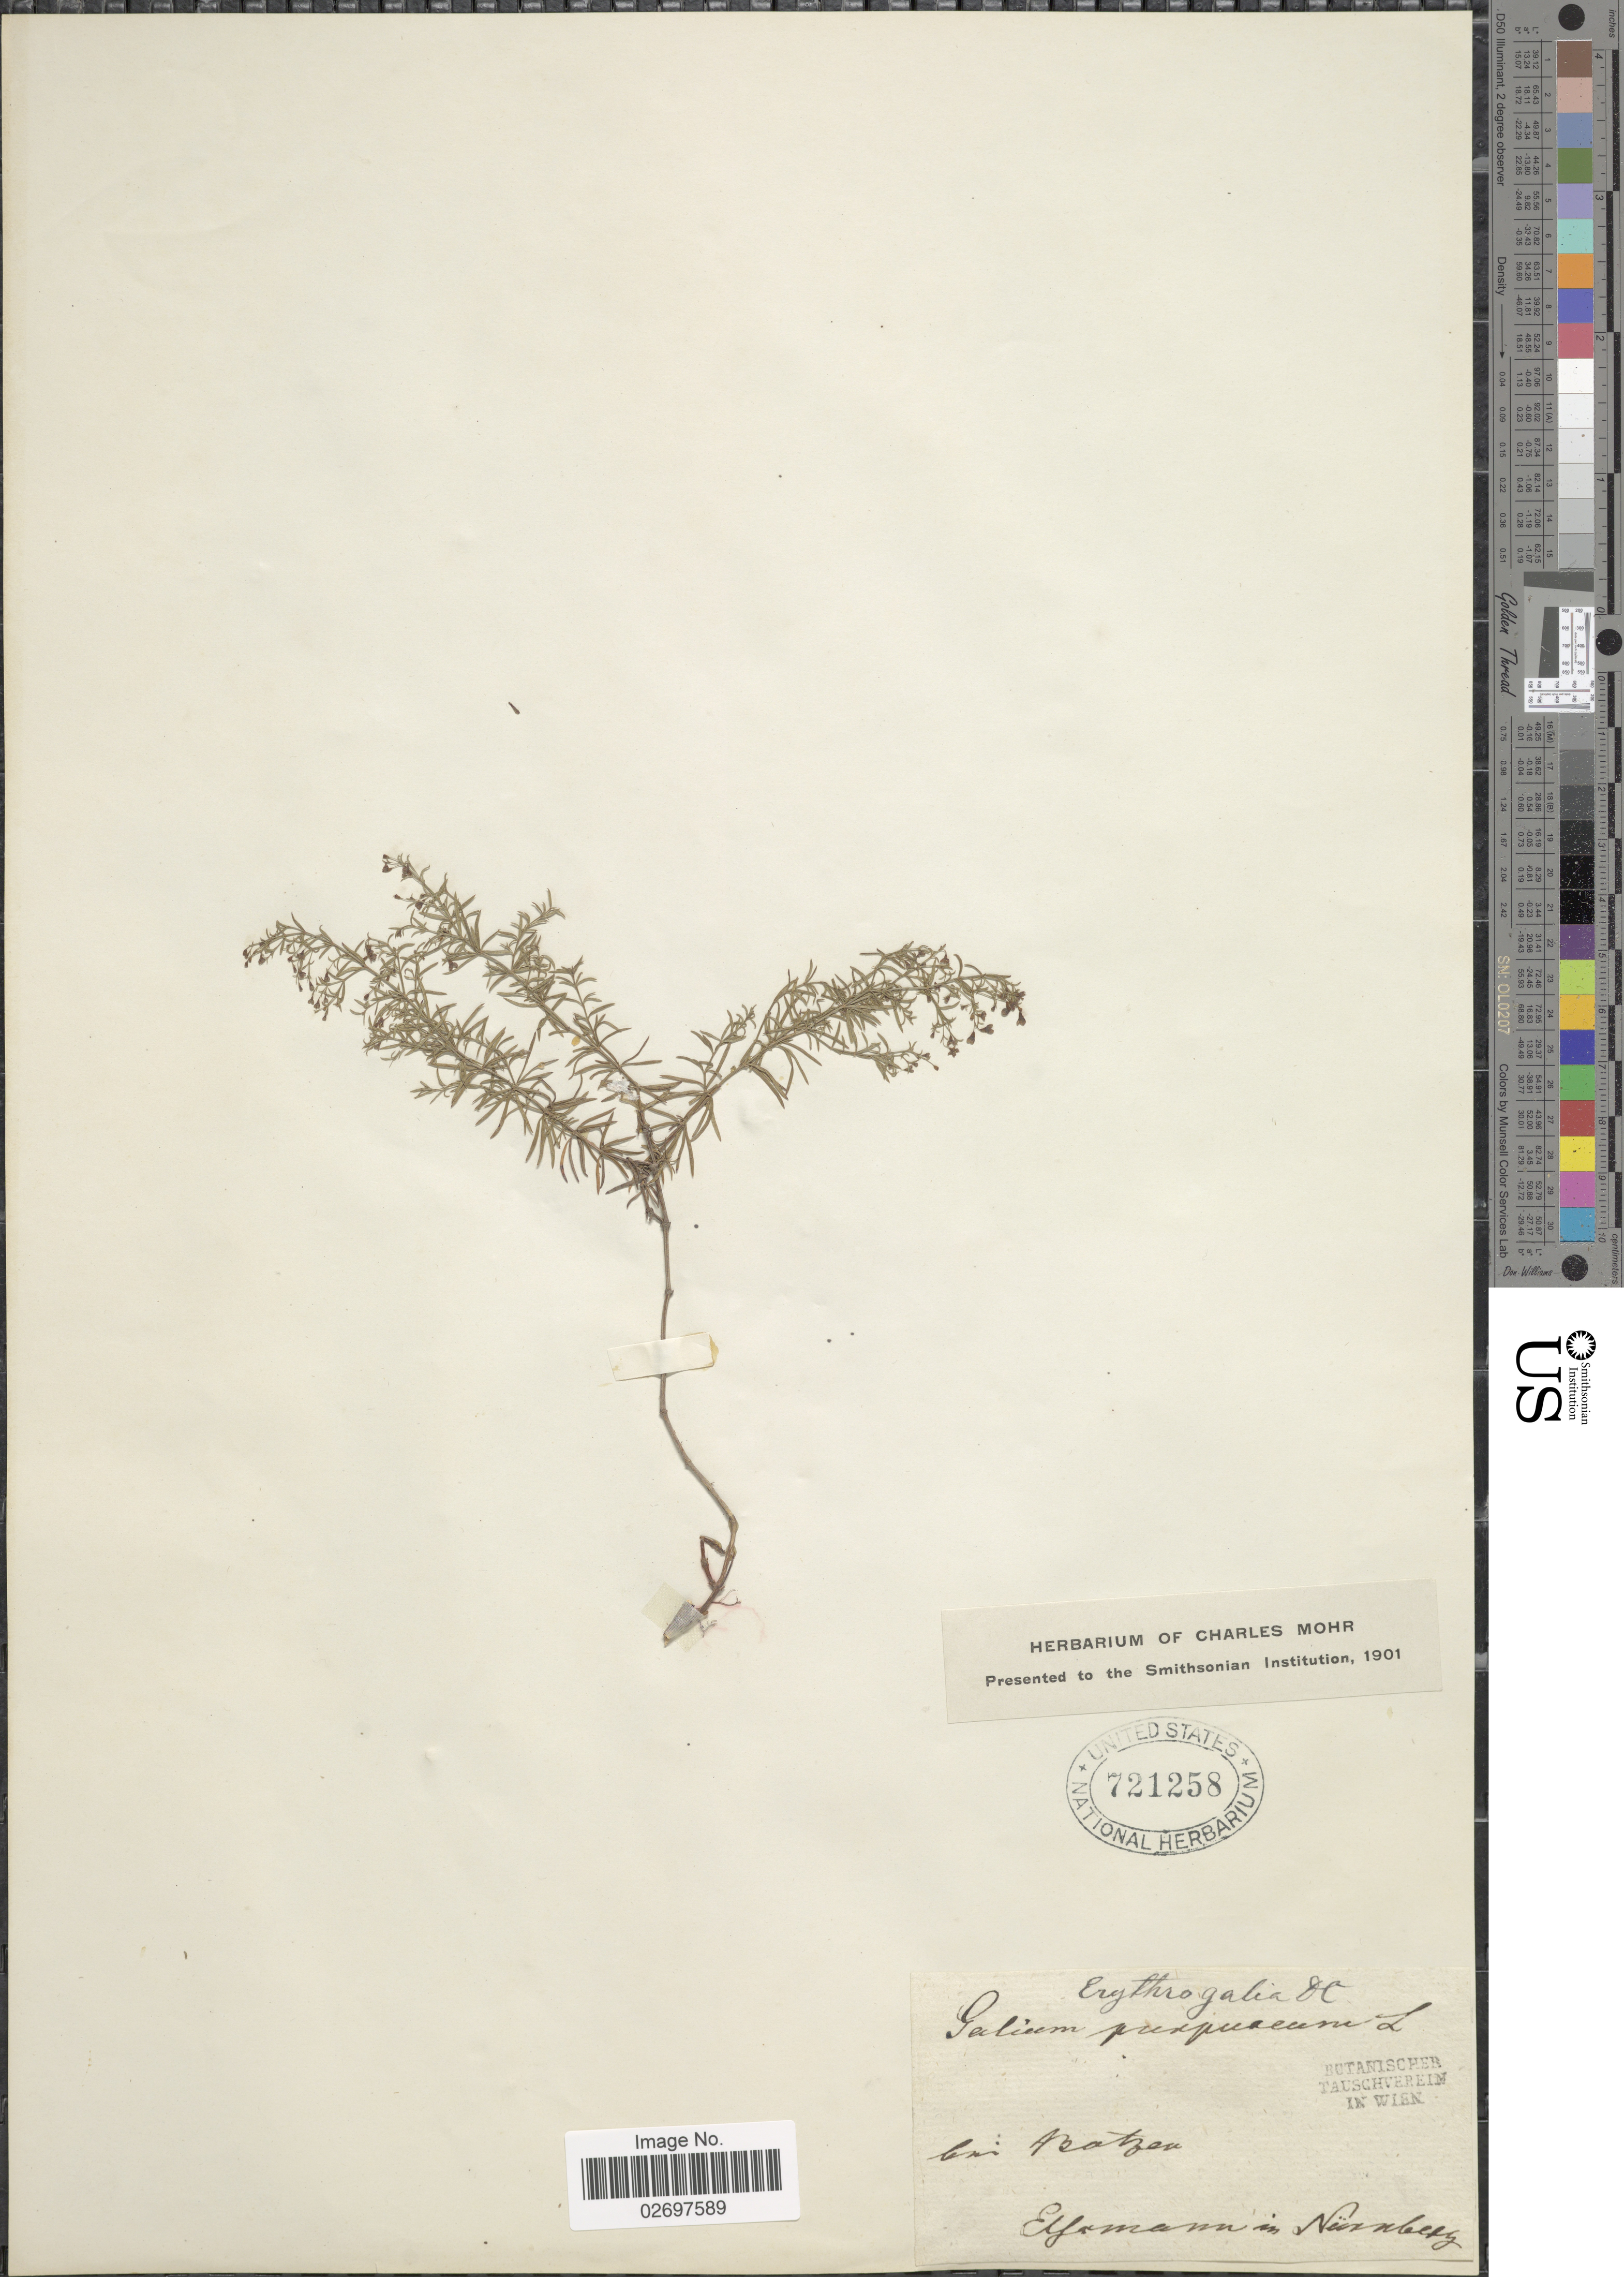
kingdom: Plantae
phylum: Tracheophyta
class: Magnoliopsida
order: Gentianales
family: Rubiaceae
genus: Galium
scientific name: Galium purpureum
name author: L.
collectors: Elssmann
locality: Baztan, Nurnberg [interpreted]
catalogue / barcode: US 721258